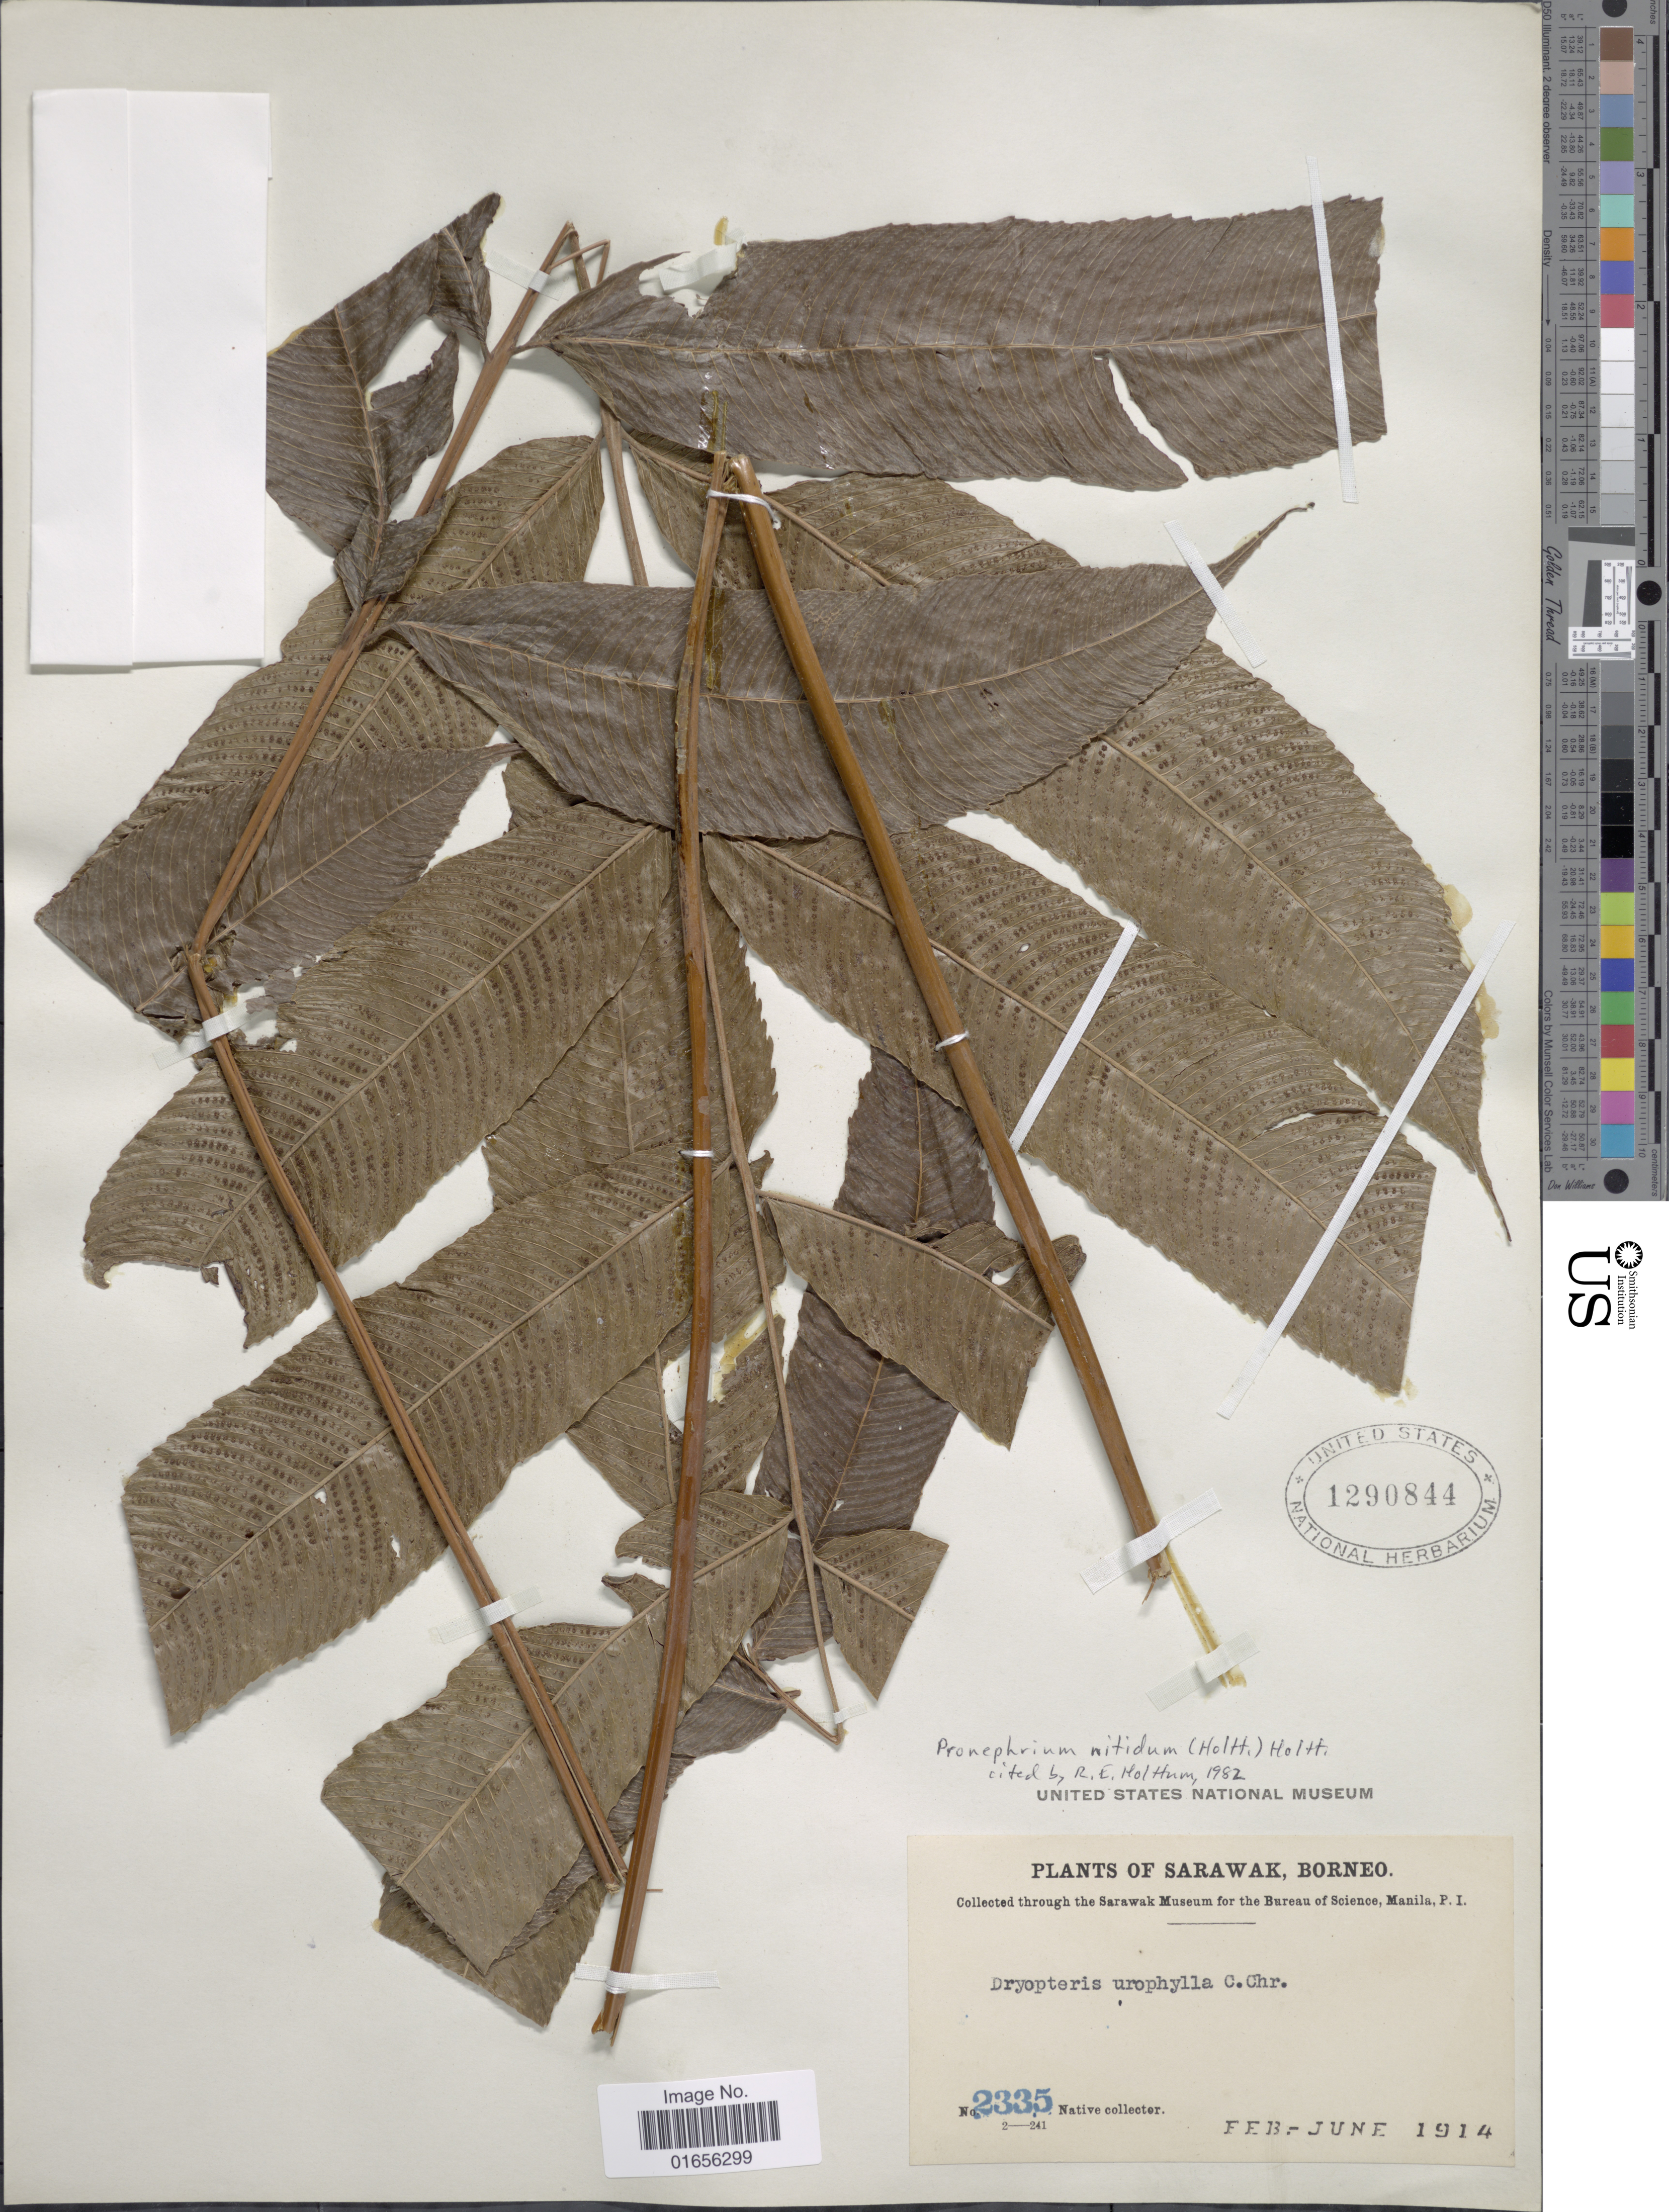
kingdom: Plantae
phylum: Tracheophyta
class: Polypodiopsida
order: Polypodiales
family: Thelypteridaceae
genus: Pronephrium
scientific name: Pronephrium nitidum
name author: Holttum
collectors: Native collector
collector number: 2335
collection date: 1914-02/1914-06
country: Malaysia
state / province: Sarawak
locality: Sarawak, Borneo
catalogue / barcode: US 1290844